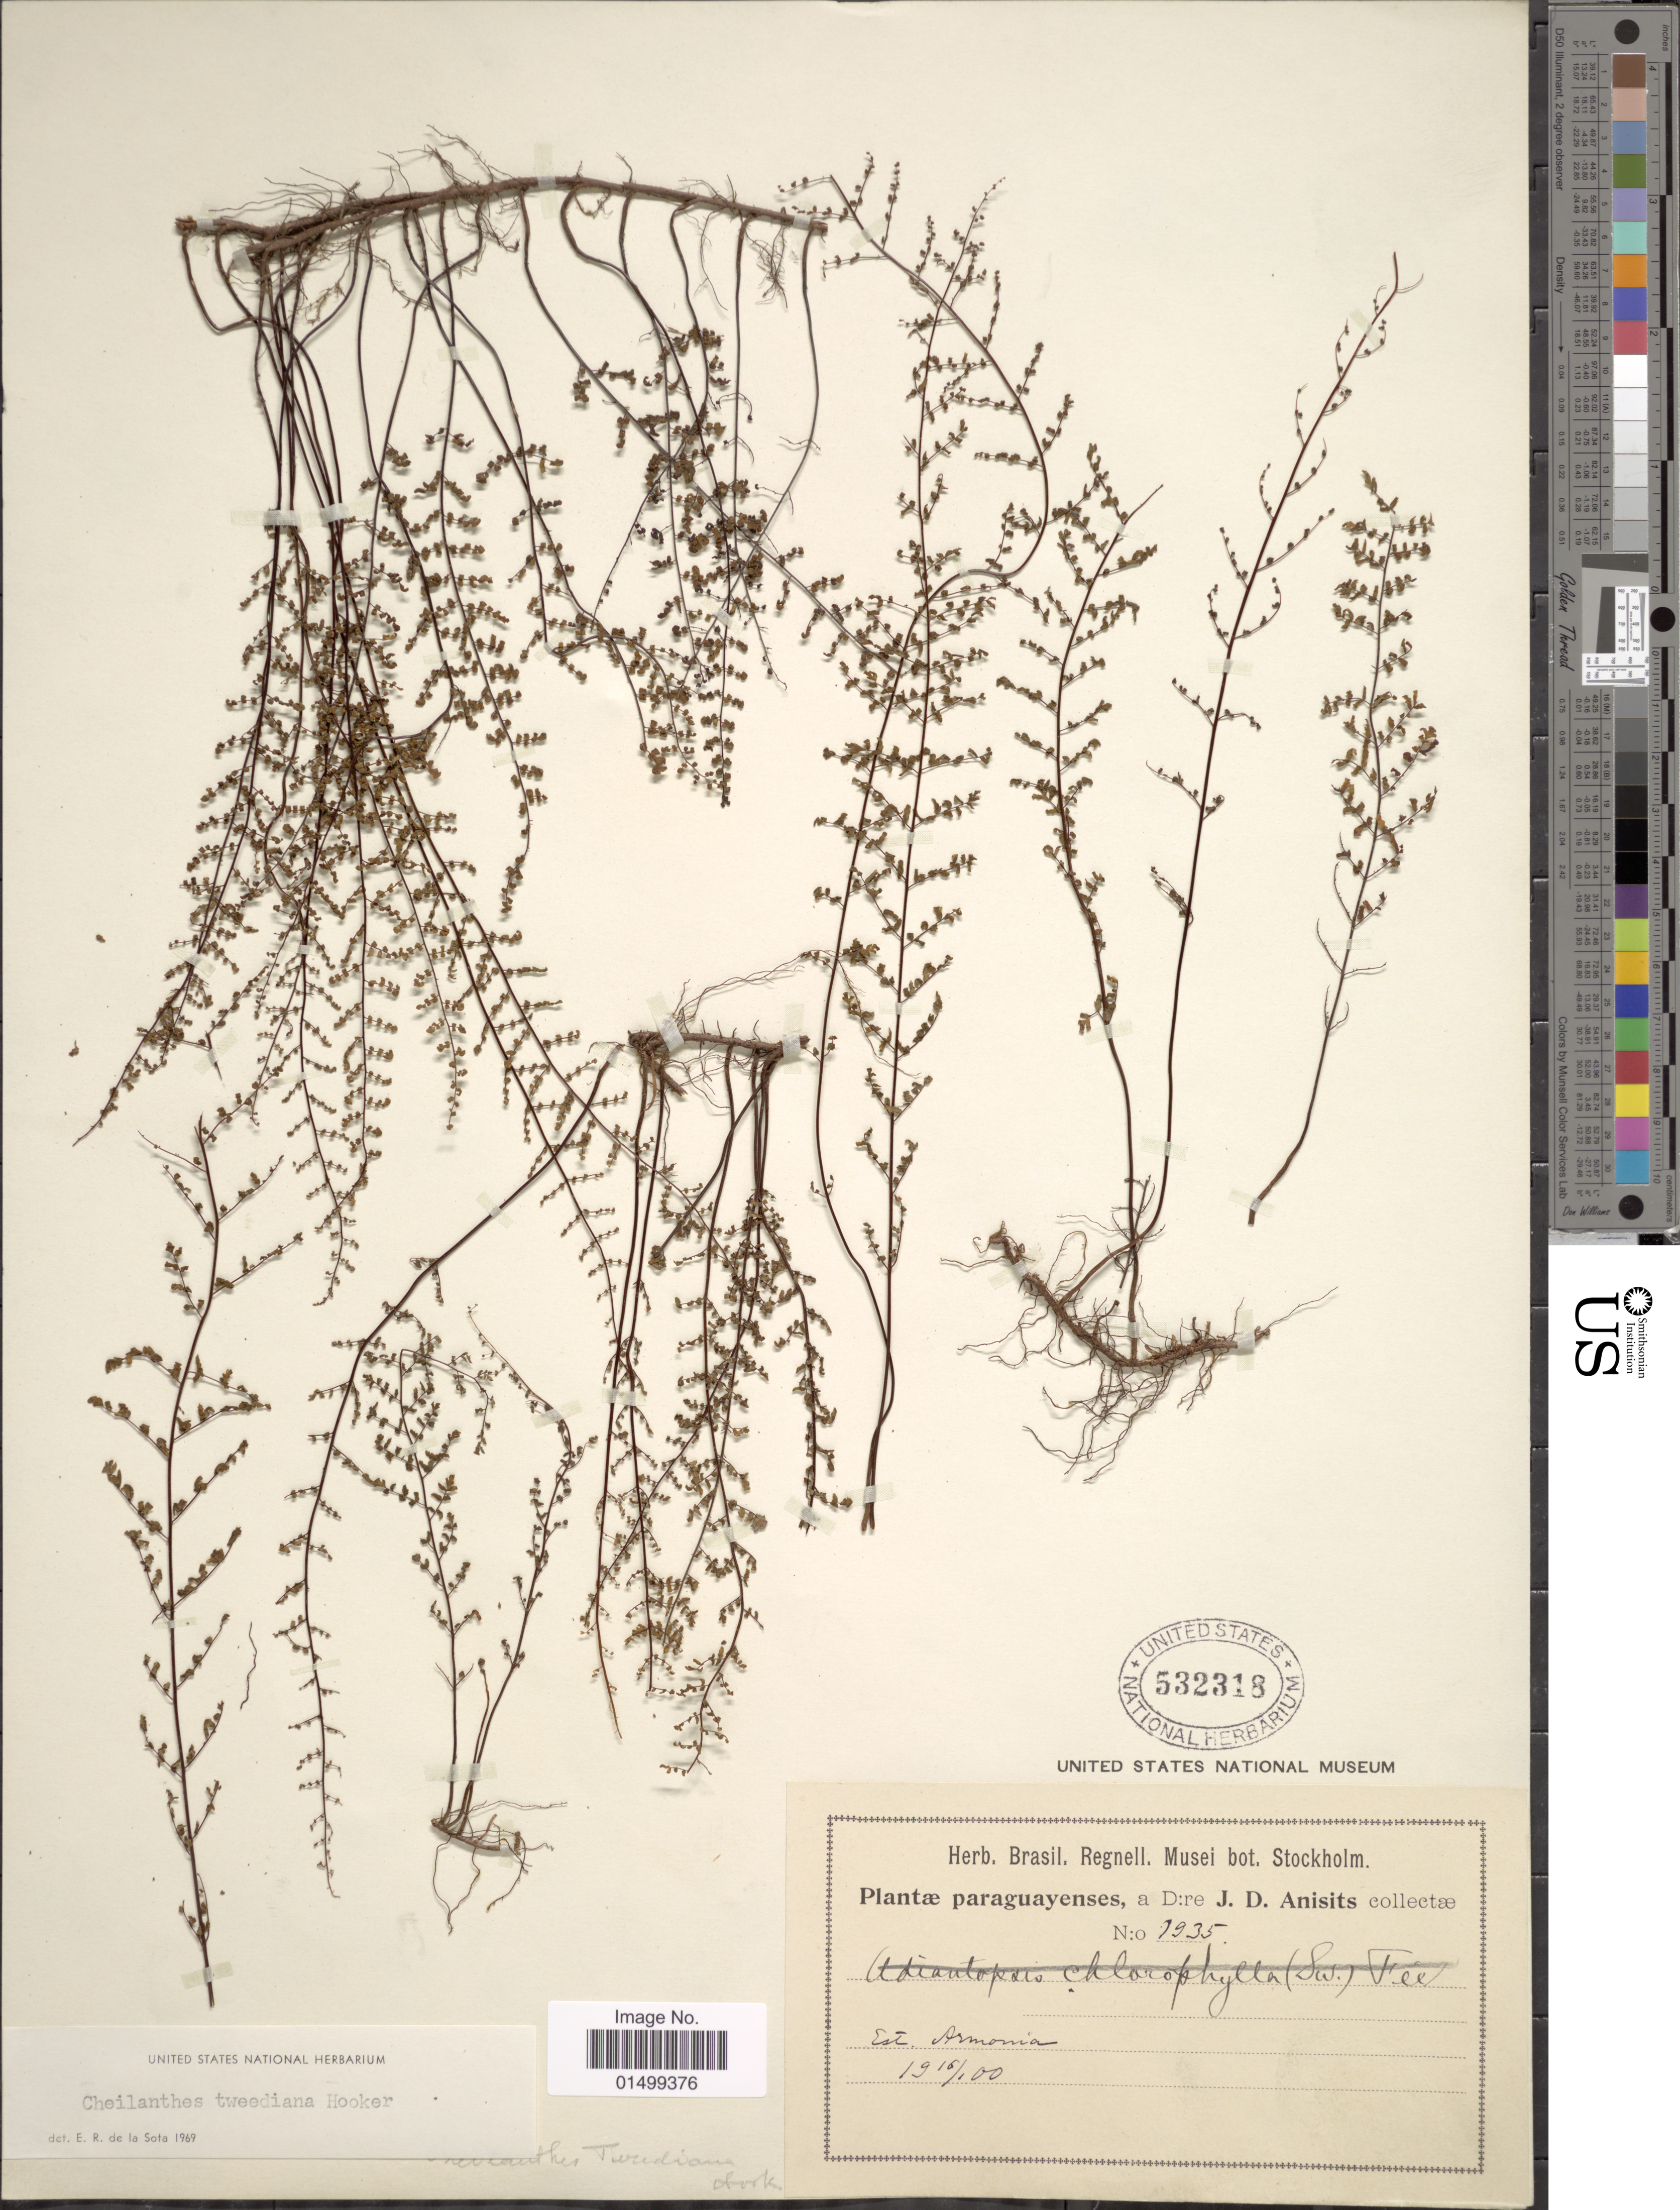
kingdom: Plantae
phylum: Tracheophyta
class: Polypodiopsida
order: Polypodiales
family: Pteridaceae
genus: Cheilanthes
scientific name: Cheilanthes tweediana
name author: Hook.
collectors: J. D. Anisits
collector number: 1935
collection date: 1900-01-16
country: Paraguay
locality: Est. Armonia.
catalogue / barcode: US 532318